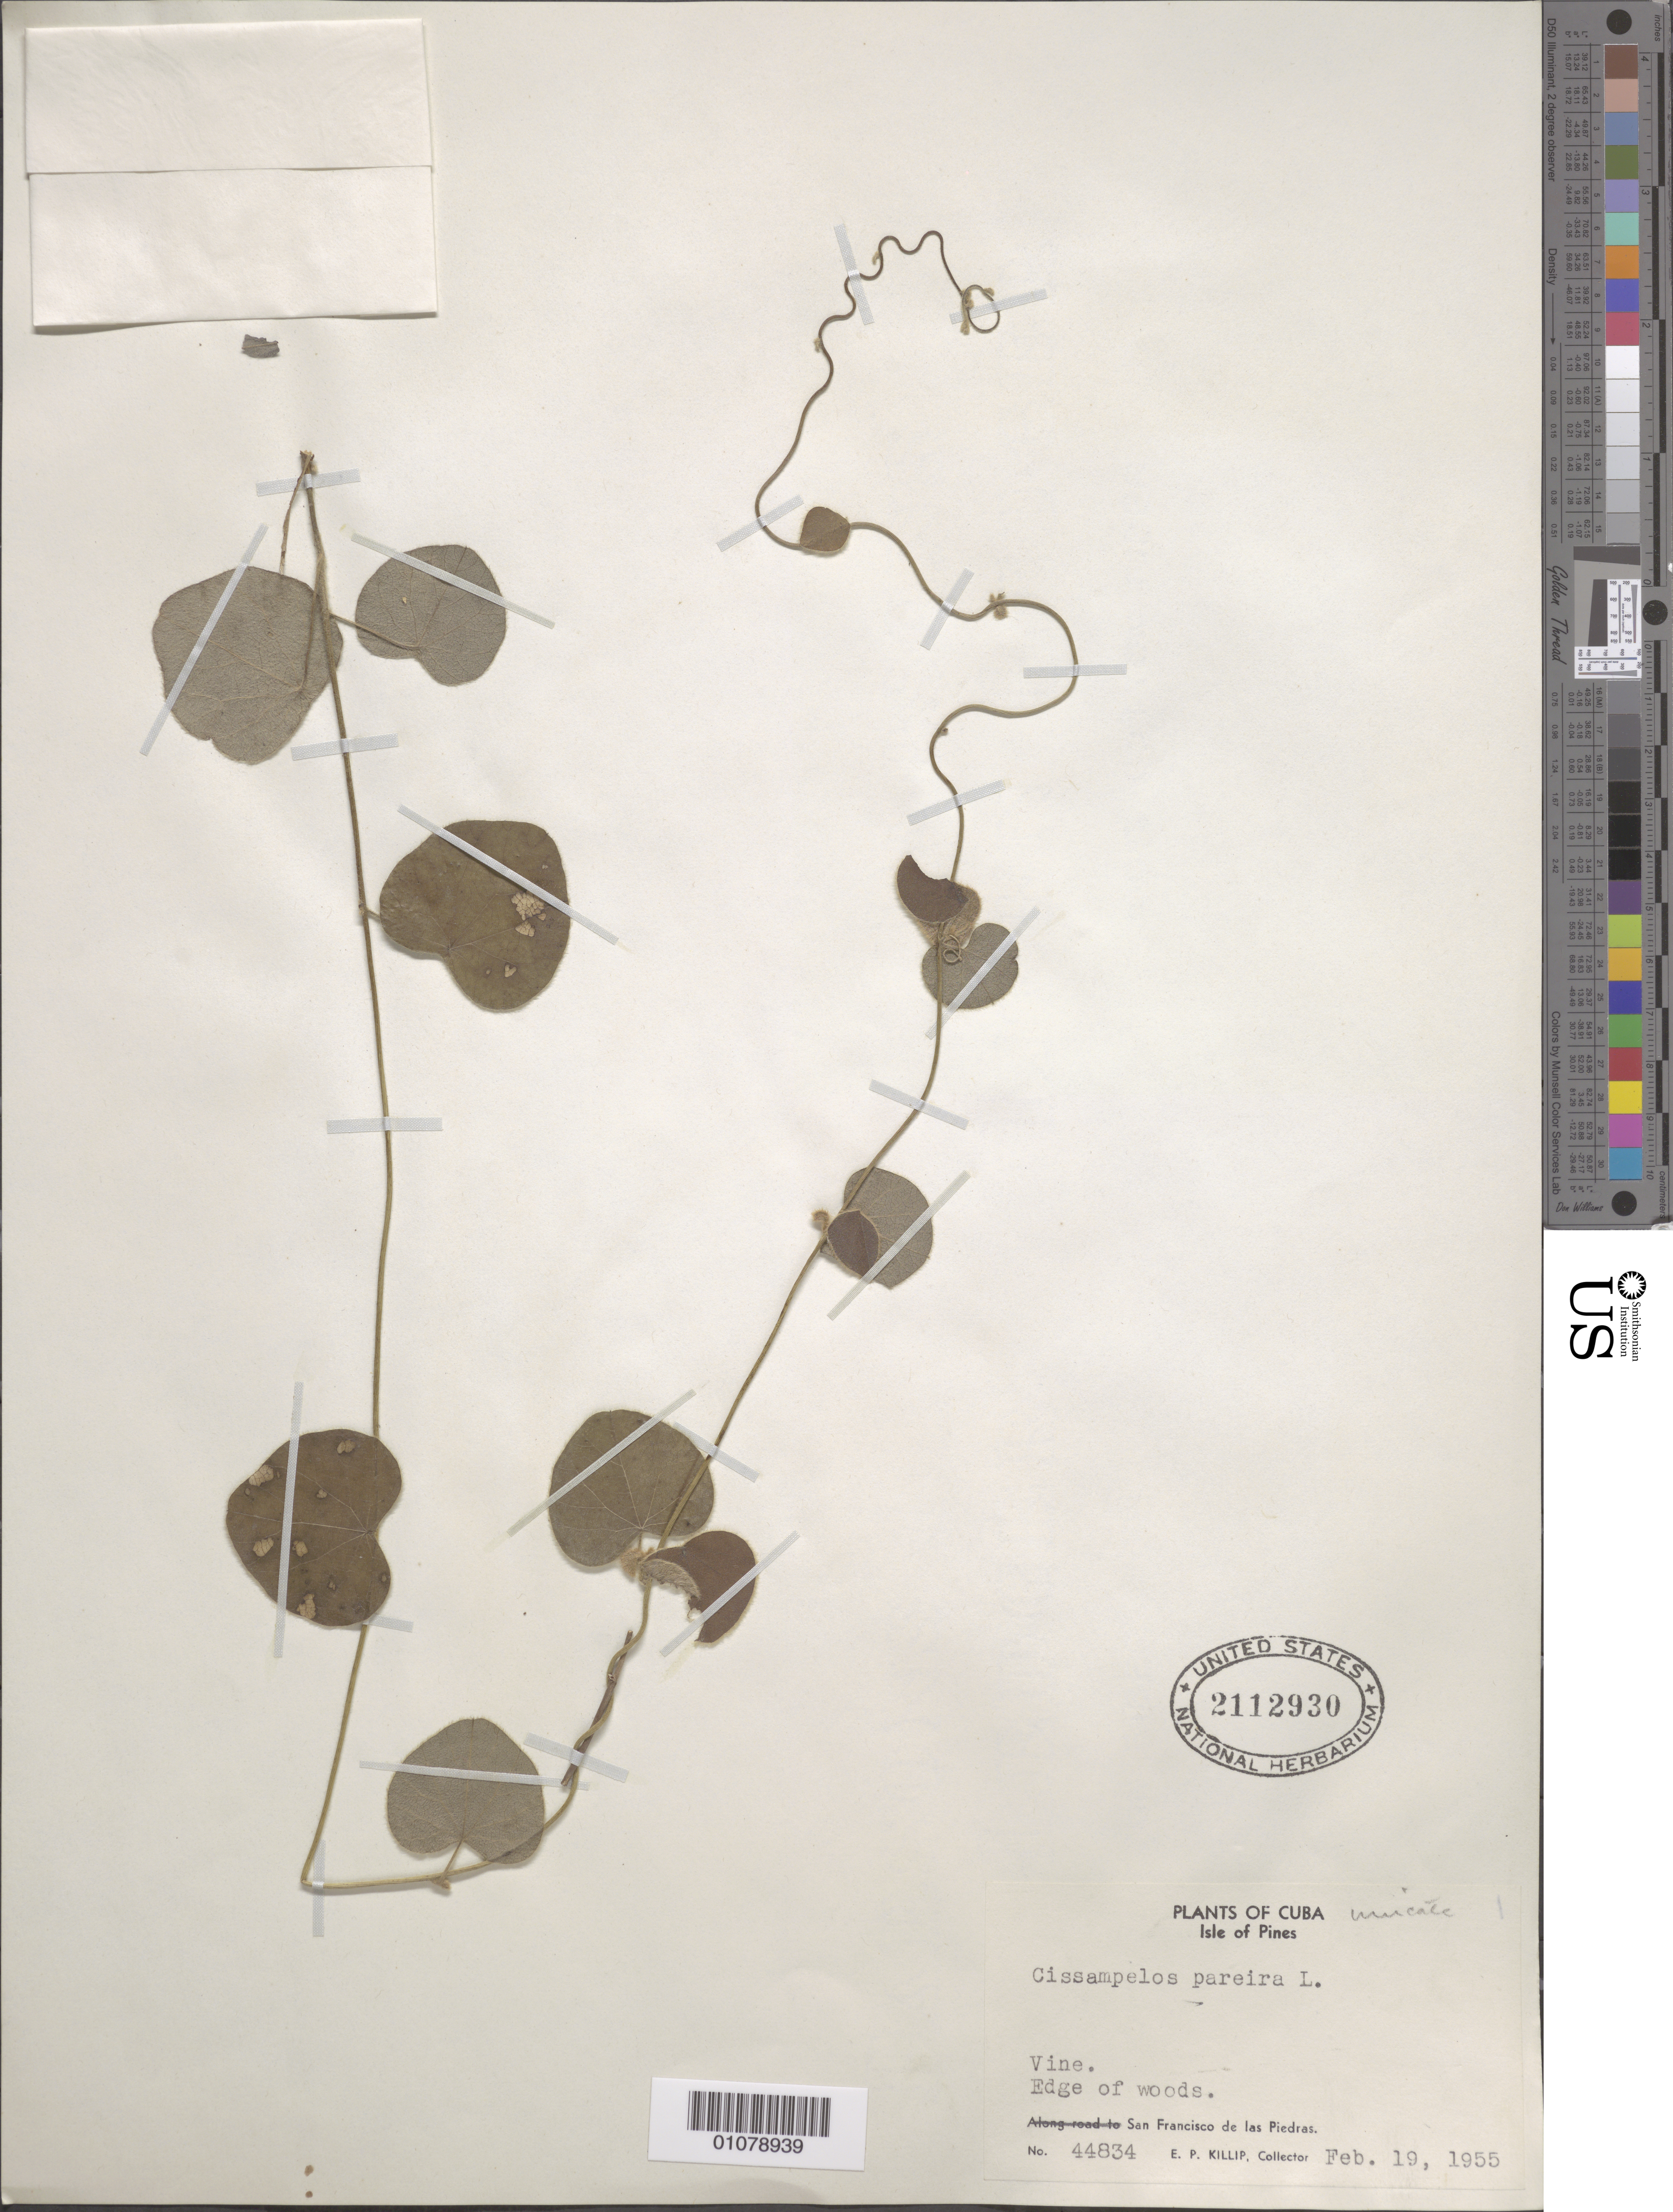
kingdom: Plantae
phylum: Tracheophyta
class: Magnoliopsida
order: Ranunculales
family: Menispermaceae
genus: Cissampelos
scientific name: Cissampelos pareira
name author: L.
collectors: E. P. Killip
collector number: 44834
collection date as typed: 19 Feb 1955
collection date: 1955-02-19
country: Cuba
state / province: Isla de La Juventud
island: Isla de la Juventud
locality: Isle of Pines San Francisco de las Piedras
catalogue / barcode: US 2112930